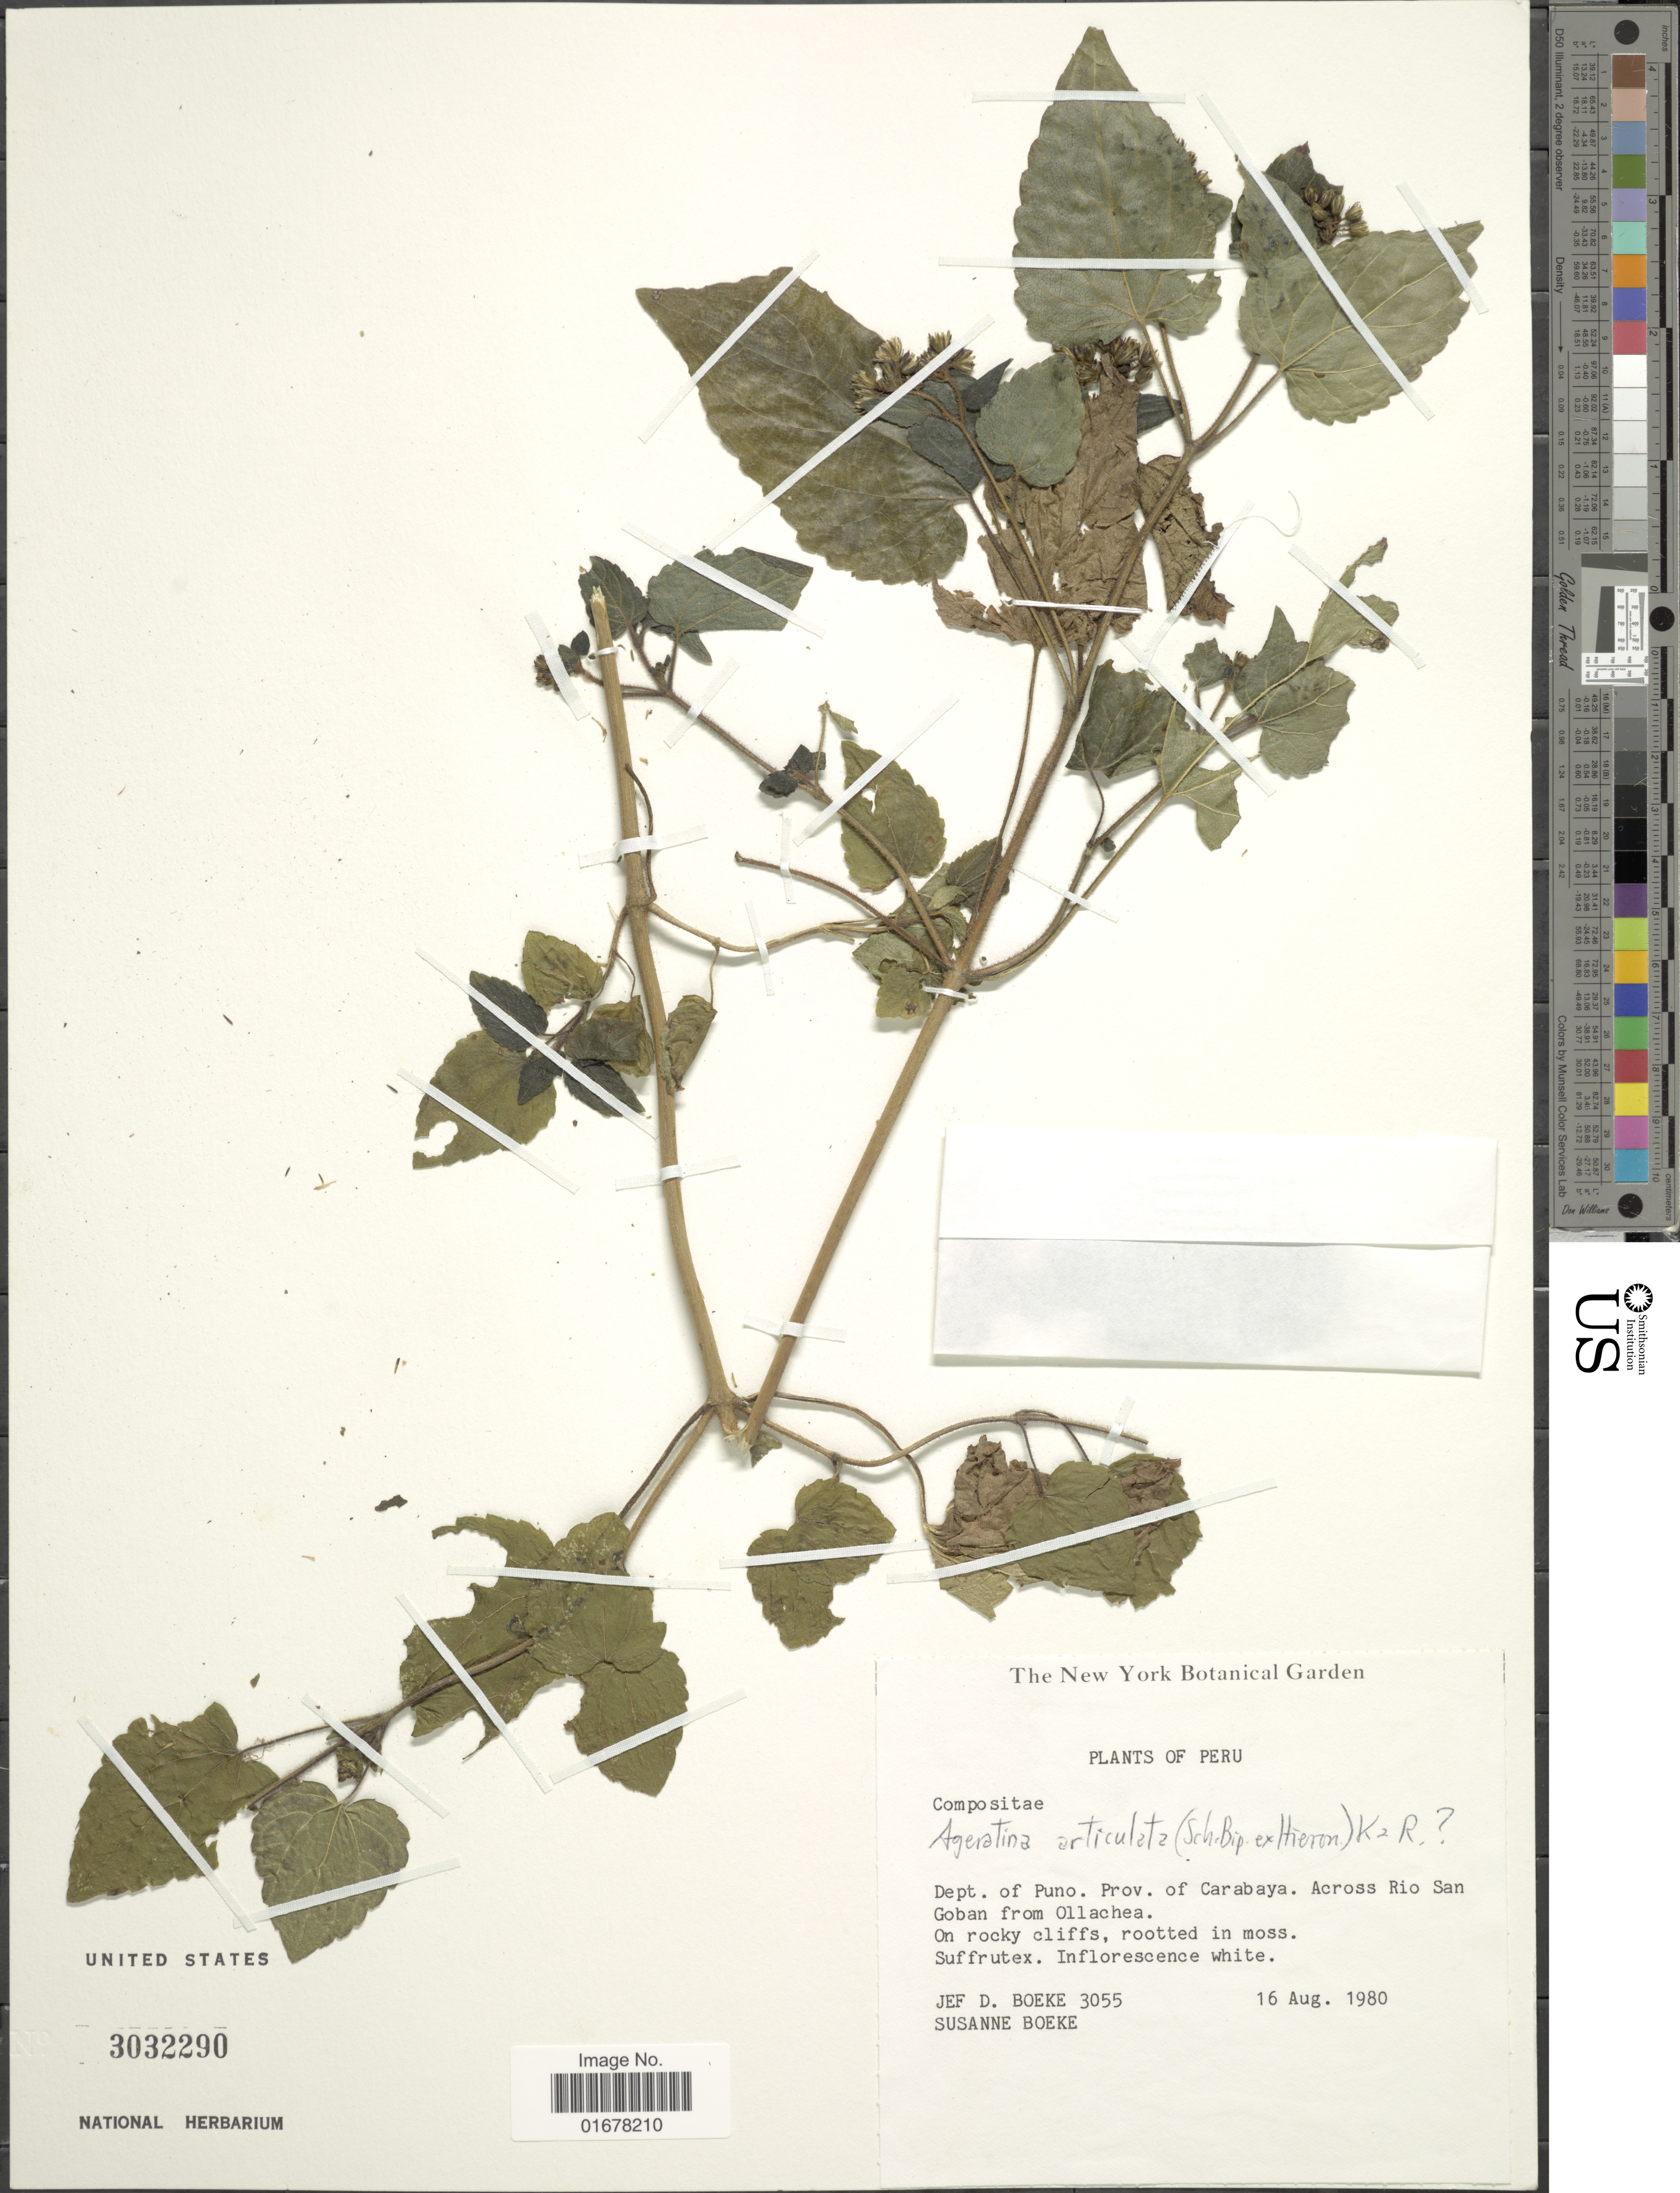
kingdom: Plantae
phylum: Tracheophyta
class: Magnoliopsida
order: Asterales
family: Asteraceae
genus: Ageratina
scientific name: Ageratina articulata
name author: (Sch. Bip. ex Hieron.) R.M. King & H. Rob.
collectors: J. D. Boeke & S. Boeke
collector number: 3055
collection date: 1980-08-16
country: Peru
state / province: Puno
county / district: Carabaya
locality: Dept. of Puno. Prov. of Carabaya, Across Rio San Goban from Ollachea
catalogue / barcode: US 3032290